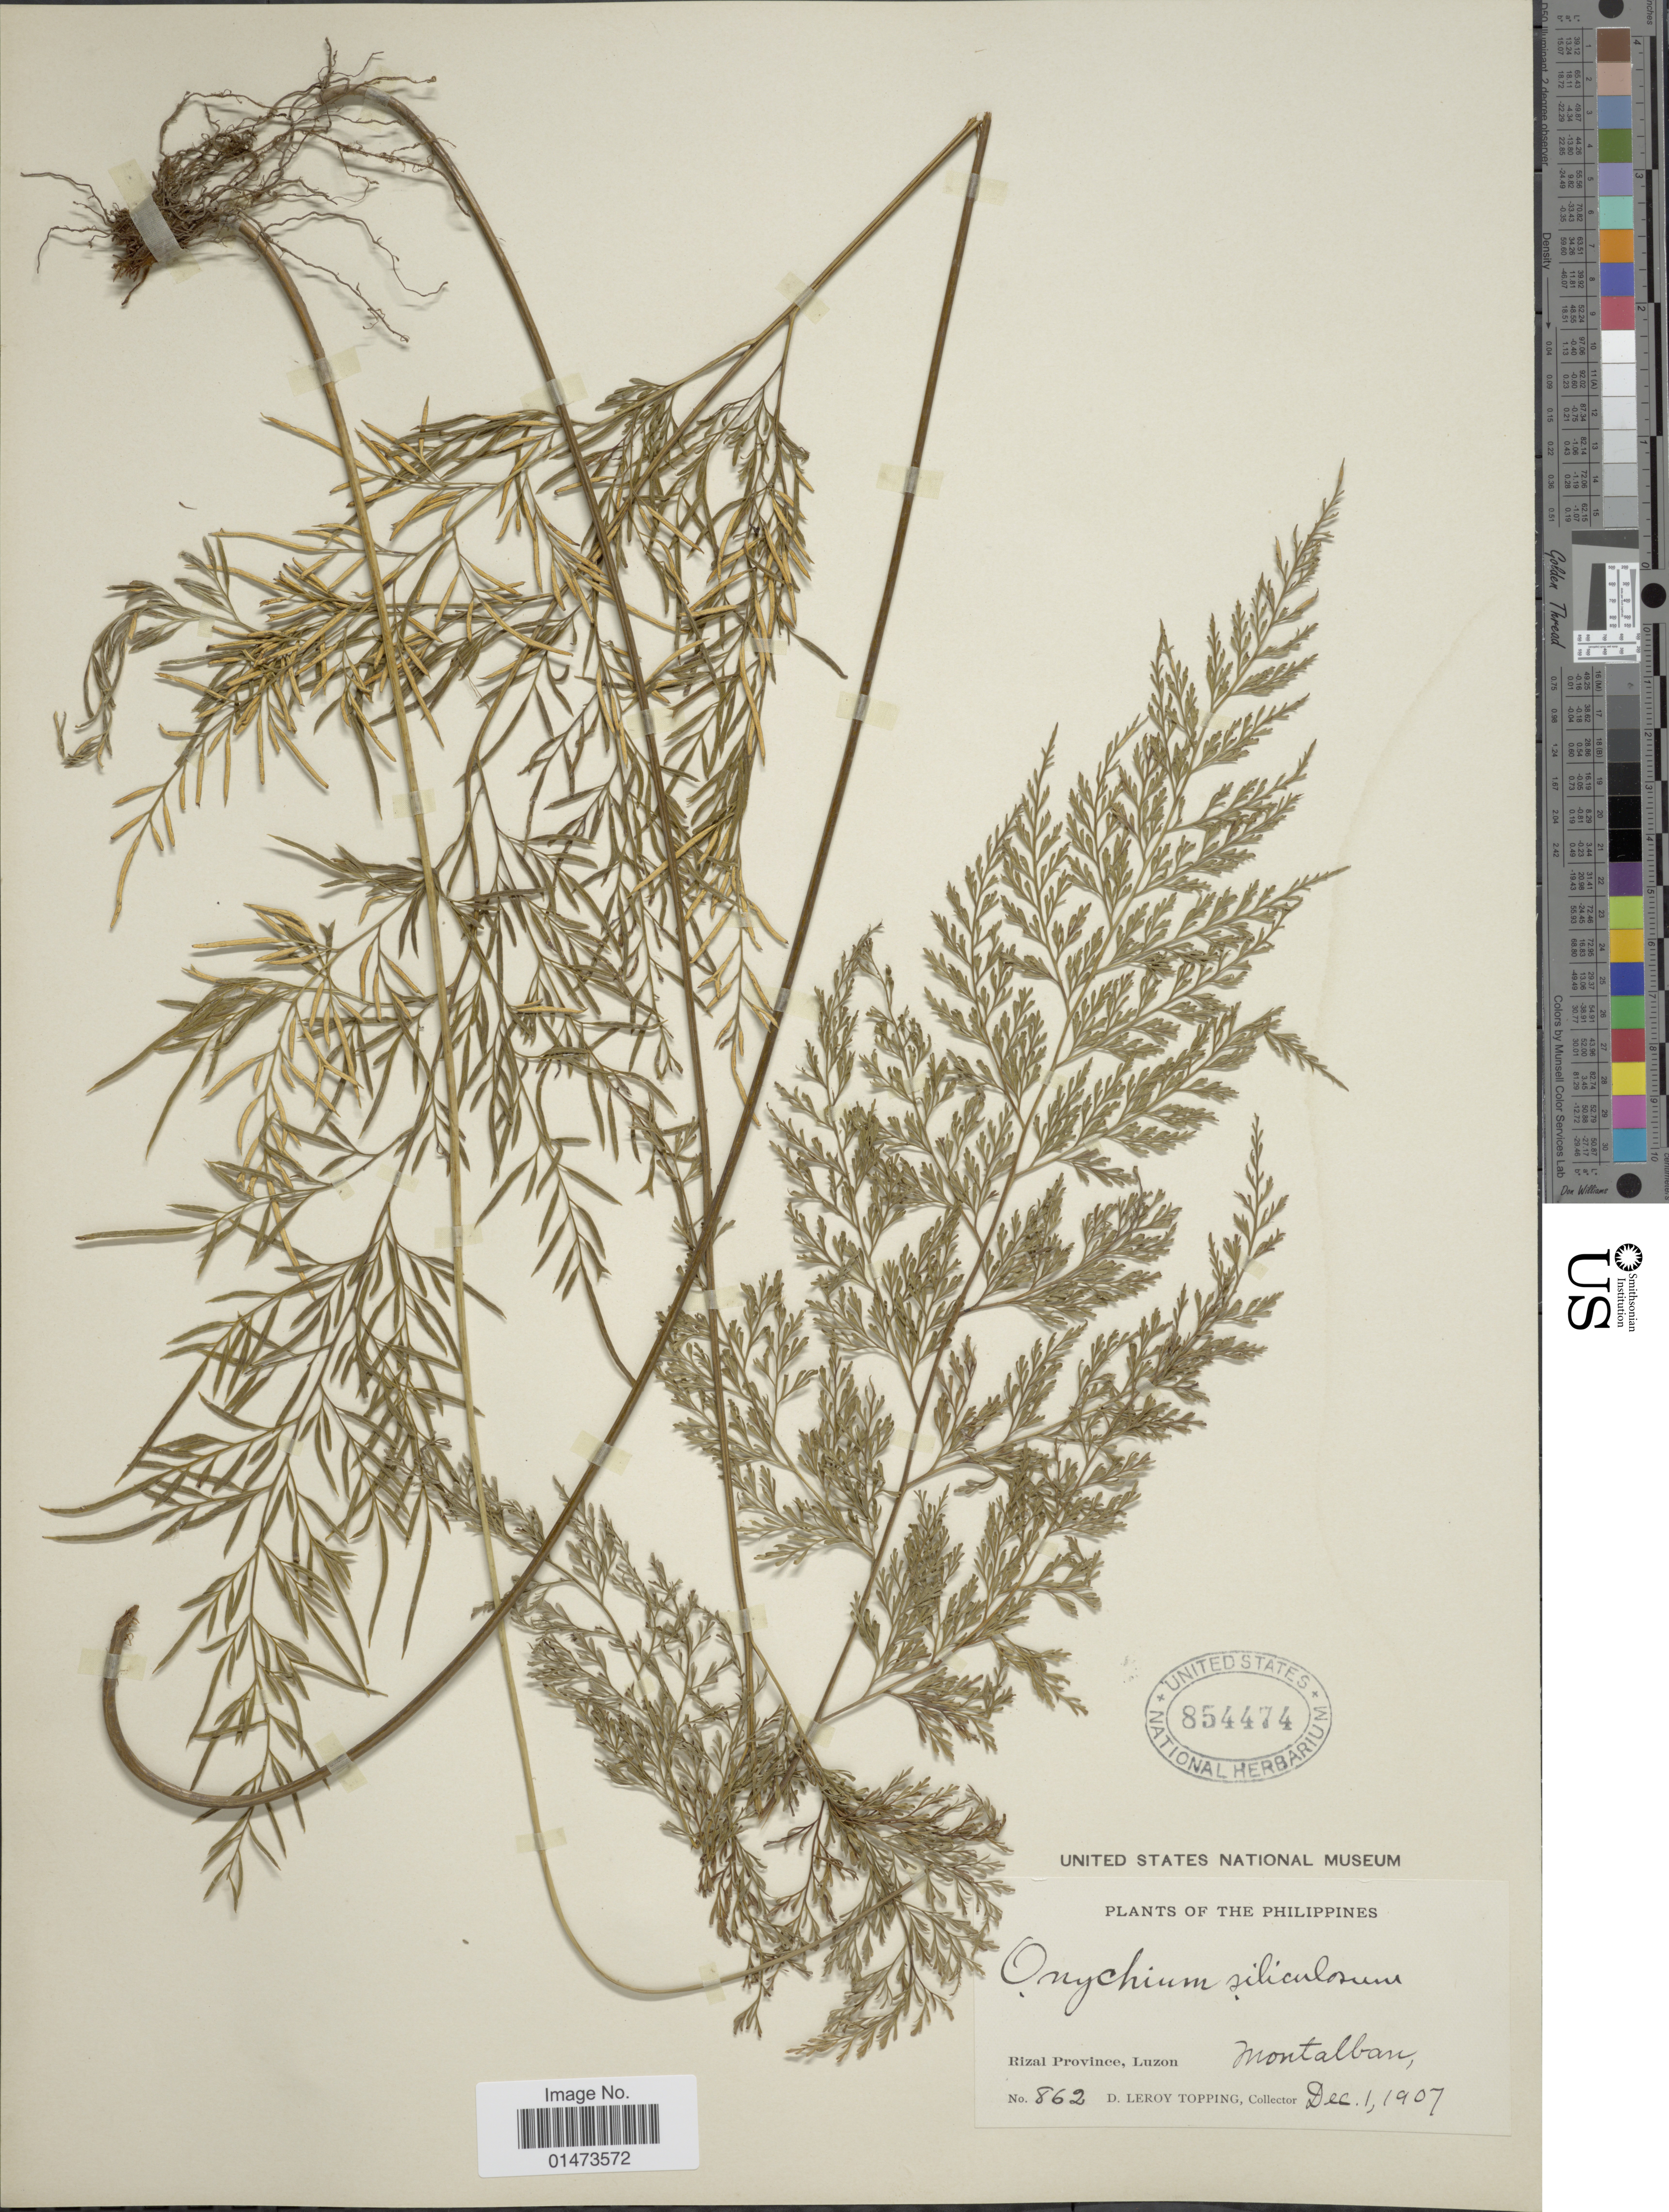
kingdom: Plantae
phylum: Tracheophyta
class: Polypodiopsida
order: Polypodiales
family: Pteridaceae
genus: Onychium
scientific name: Onychium siliculosum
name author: (Desv.) C. Chr.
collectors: D. L. Topping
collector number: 862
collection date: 1907-12-01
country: Philippines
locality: Rizal Province, Luzon, Montalban.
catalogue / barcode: US 854474